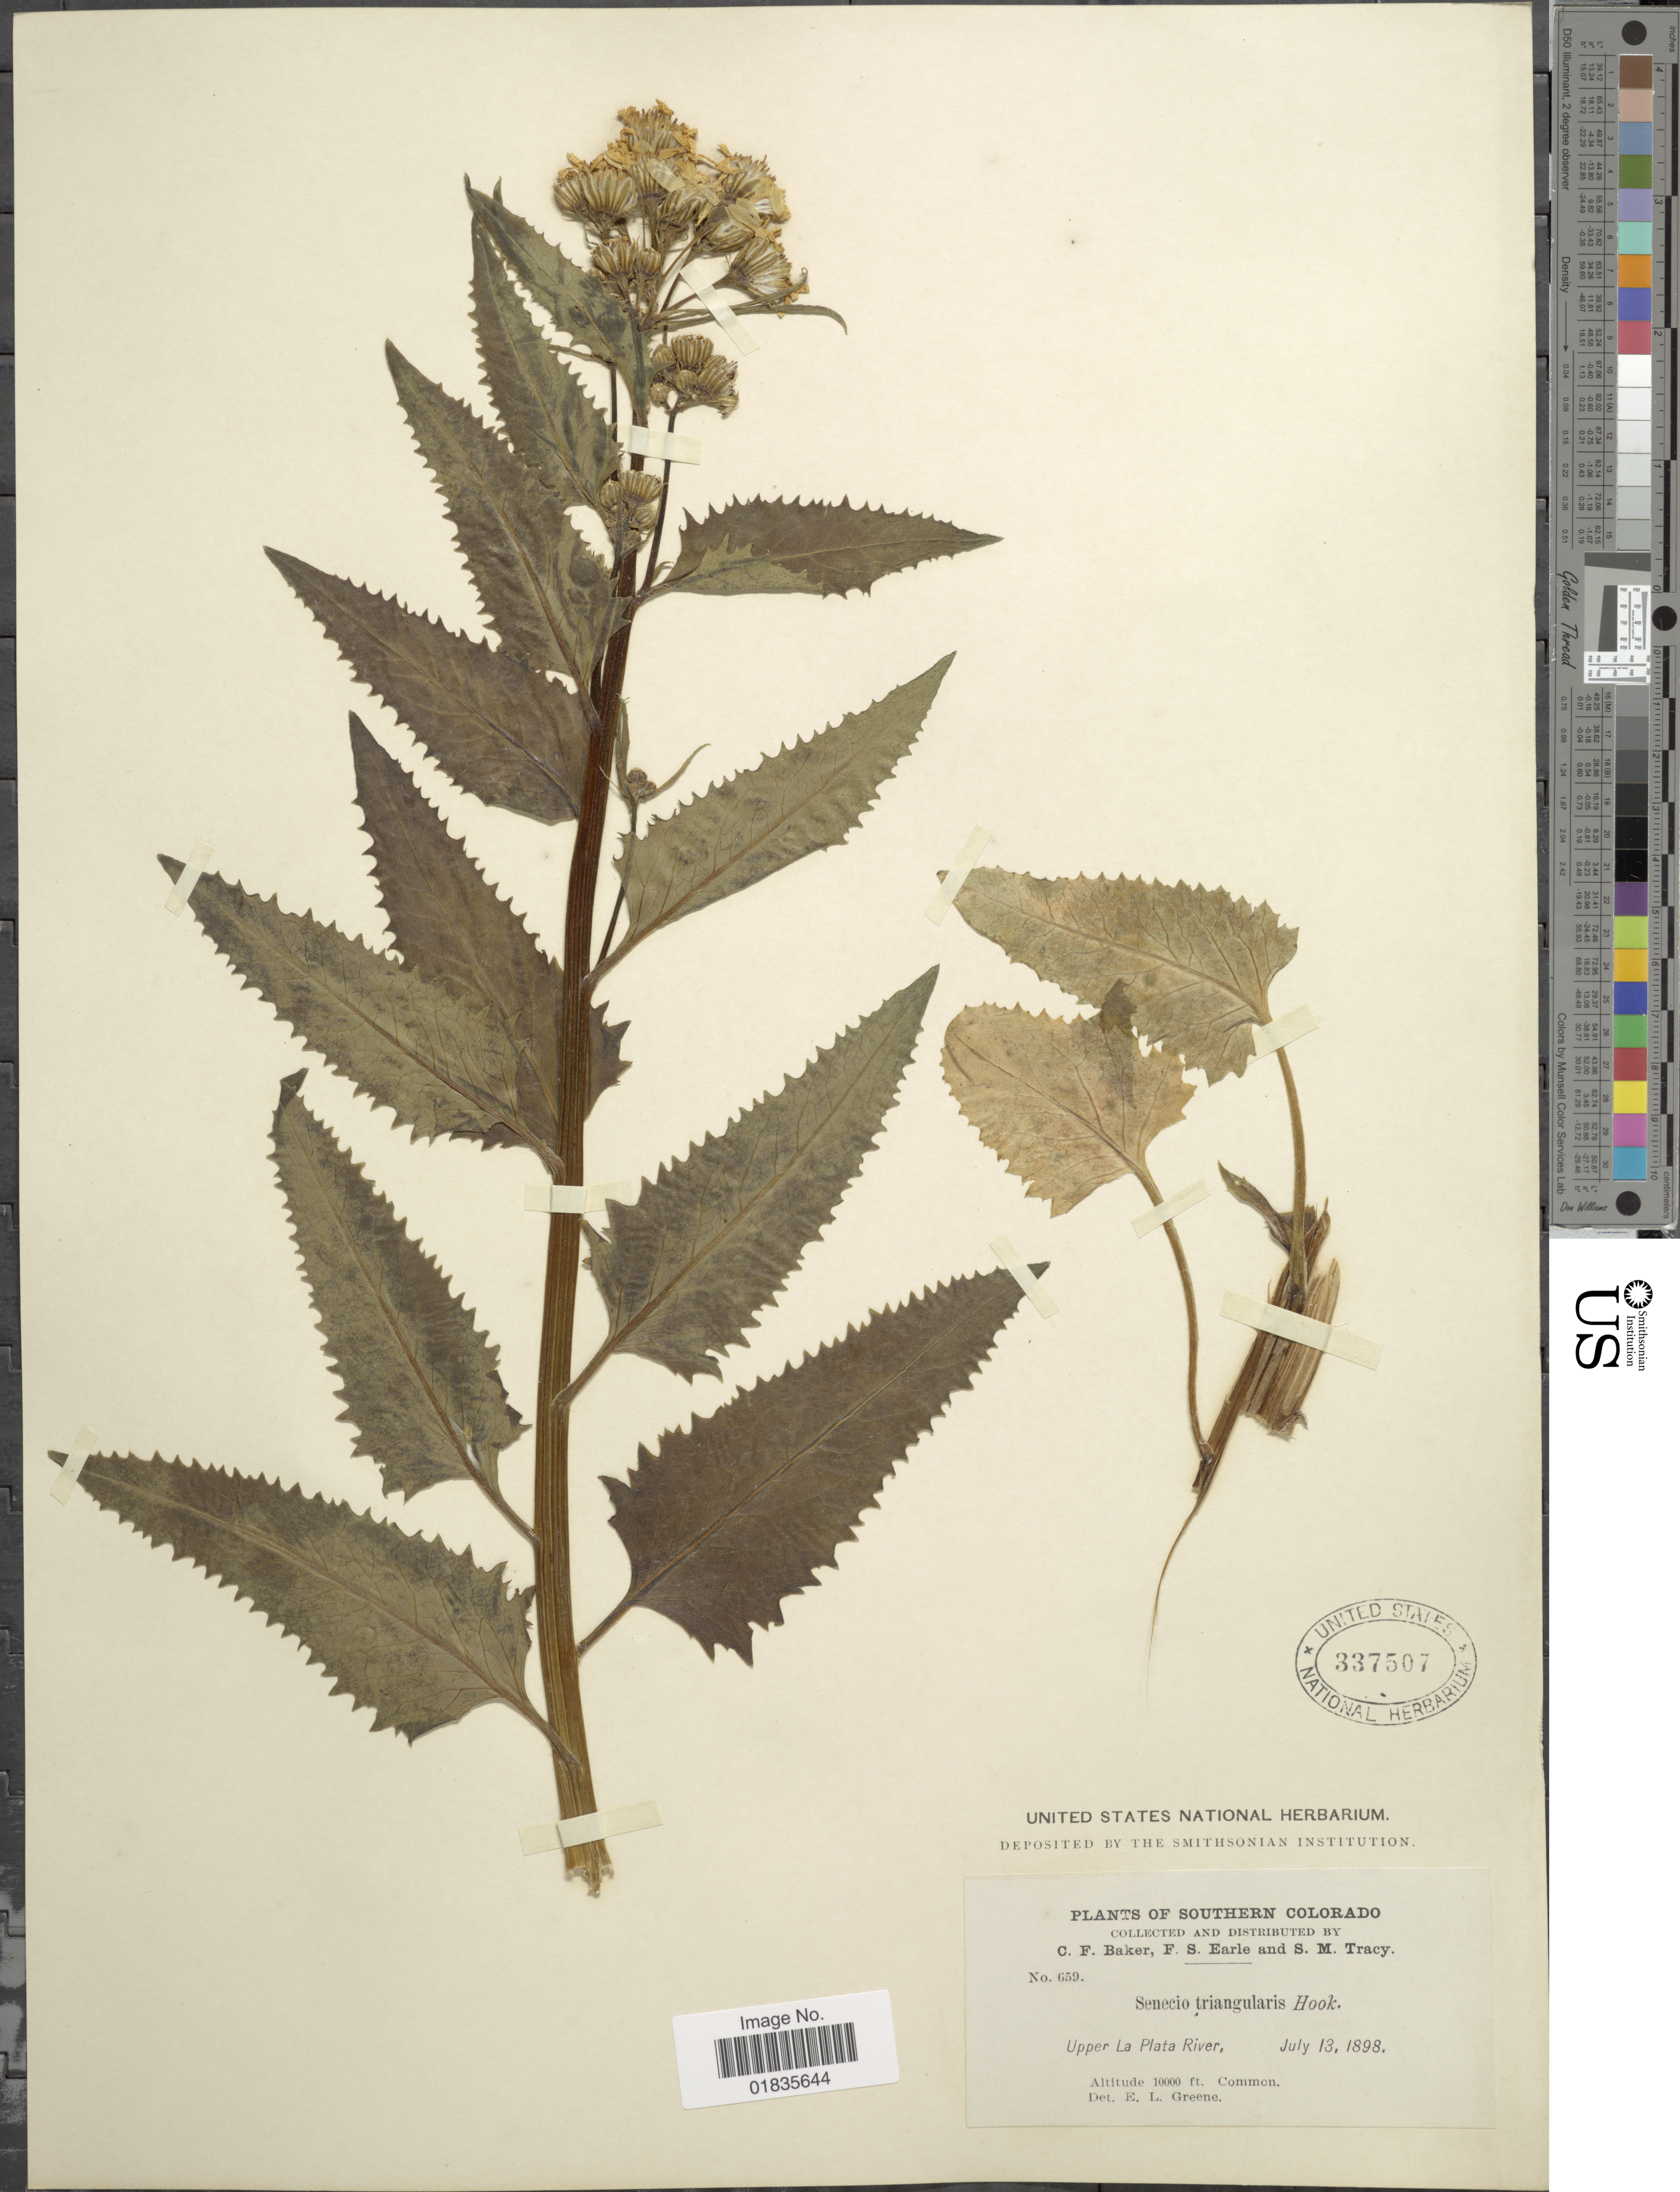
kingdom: Plantae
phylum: Tracheophyta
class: Magnoliopsida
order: Asterales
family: Asteraceae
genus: Senecio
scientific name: Senecio triangularis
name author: Hook.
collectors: C. F. Baker, F. S. Earle & S. M. Tracy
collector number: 659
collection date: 1898-07-13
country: United States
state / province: Colorado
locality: Southern Colorado, Upper La Plata River.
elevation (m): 3048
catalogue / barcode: US 337507